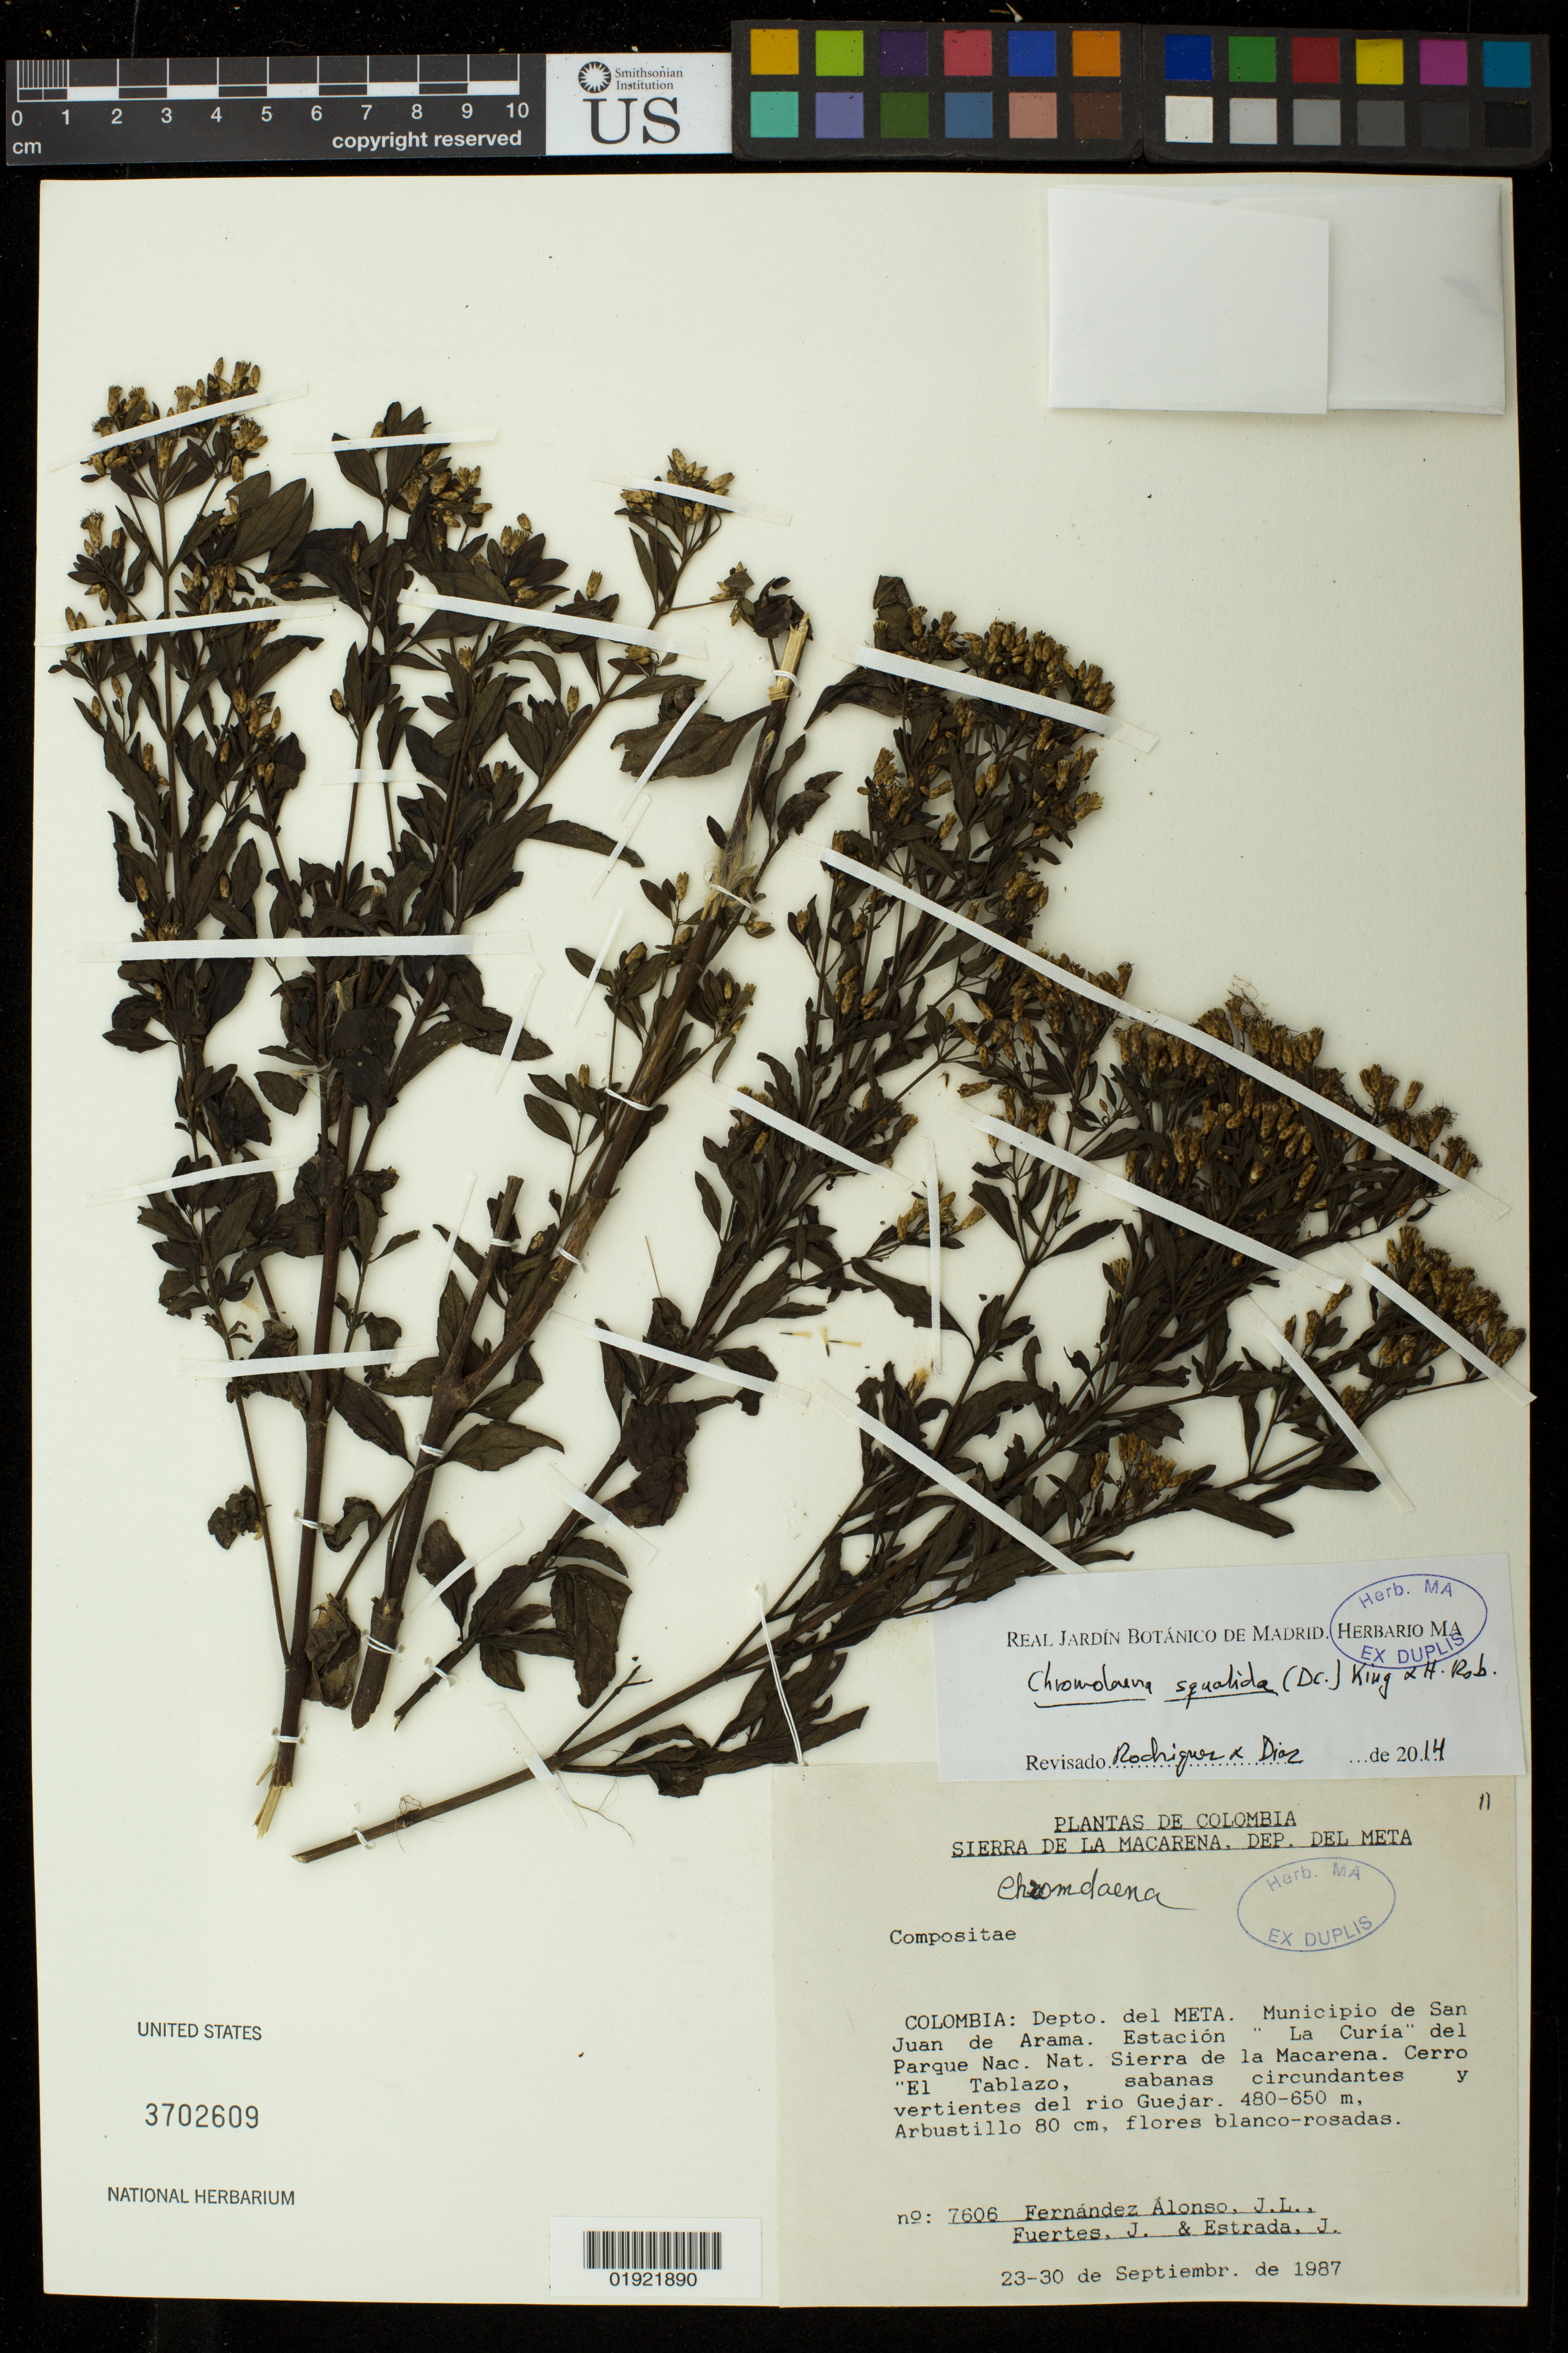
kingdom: Plantae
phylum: Tracheophyta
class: Magnoliopsida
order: Asterales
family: Asteraceae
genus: Chromolaena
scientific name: Chromolaena squalida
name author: (DC.) R.M. King & H. Rob.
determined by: Fernández-Alonso, J. L.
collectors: J. L. Fernández-Alonso, J. Fuertes & J. Estrada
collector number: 7606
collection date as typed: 23-30 de Septiembr. de 1987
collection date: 1987-09-23/1987-09-30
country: Colombia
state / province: Meta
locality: Municipio de San Juan de Arama. Estacion "La Curia" del Parque Nac. Nat. Sierra de la Macarena. Cerro "El Tablazo, sabanas circundantes y vertientes del rio Guejar.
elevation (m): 480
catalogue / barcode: US 3702609